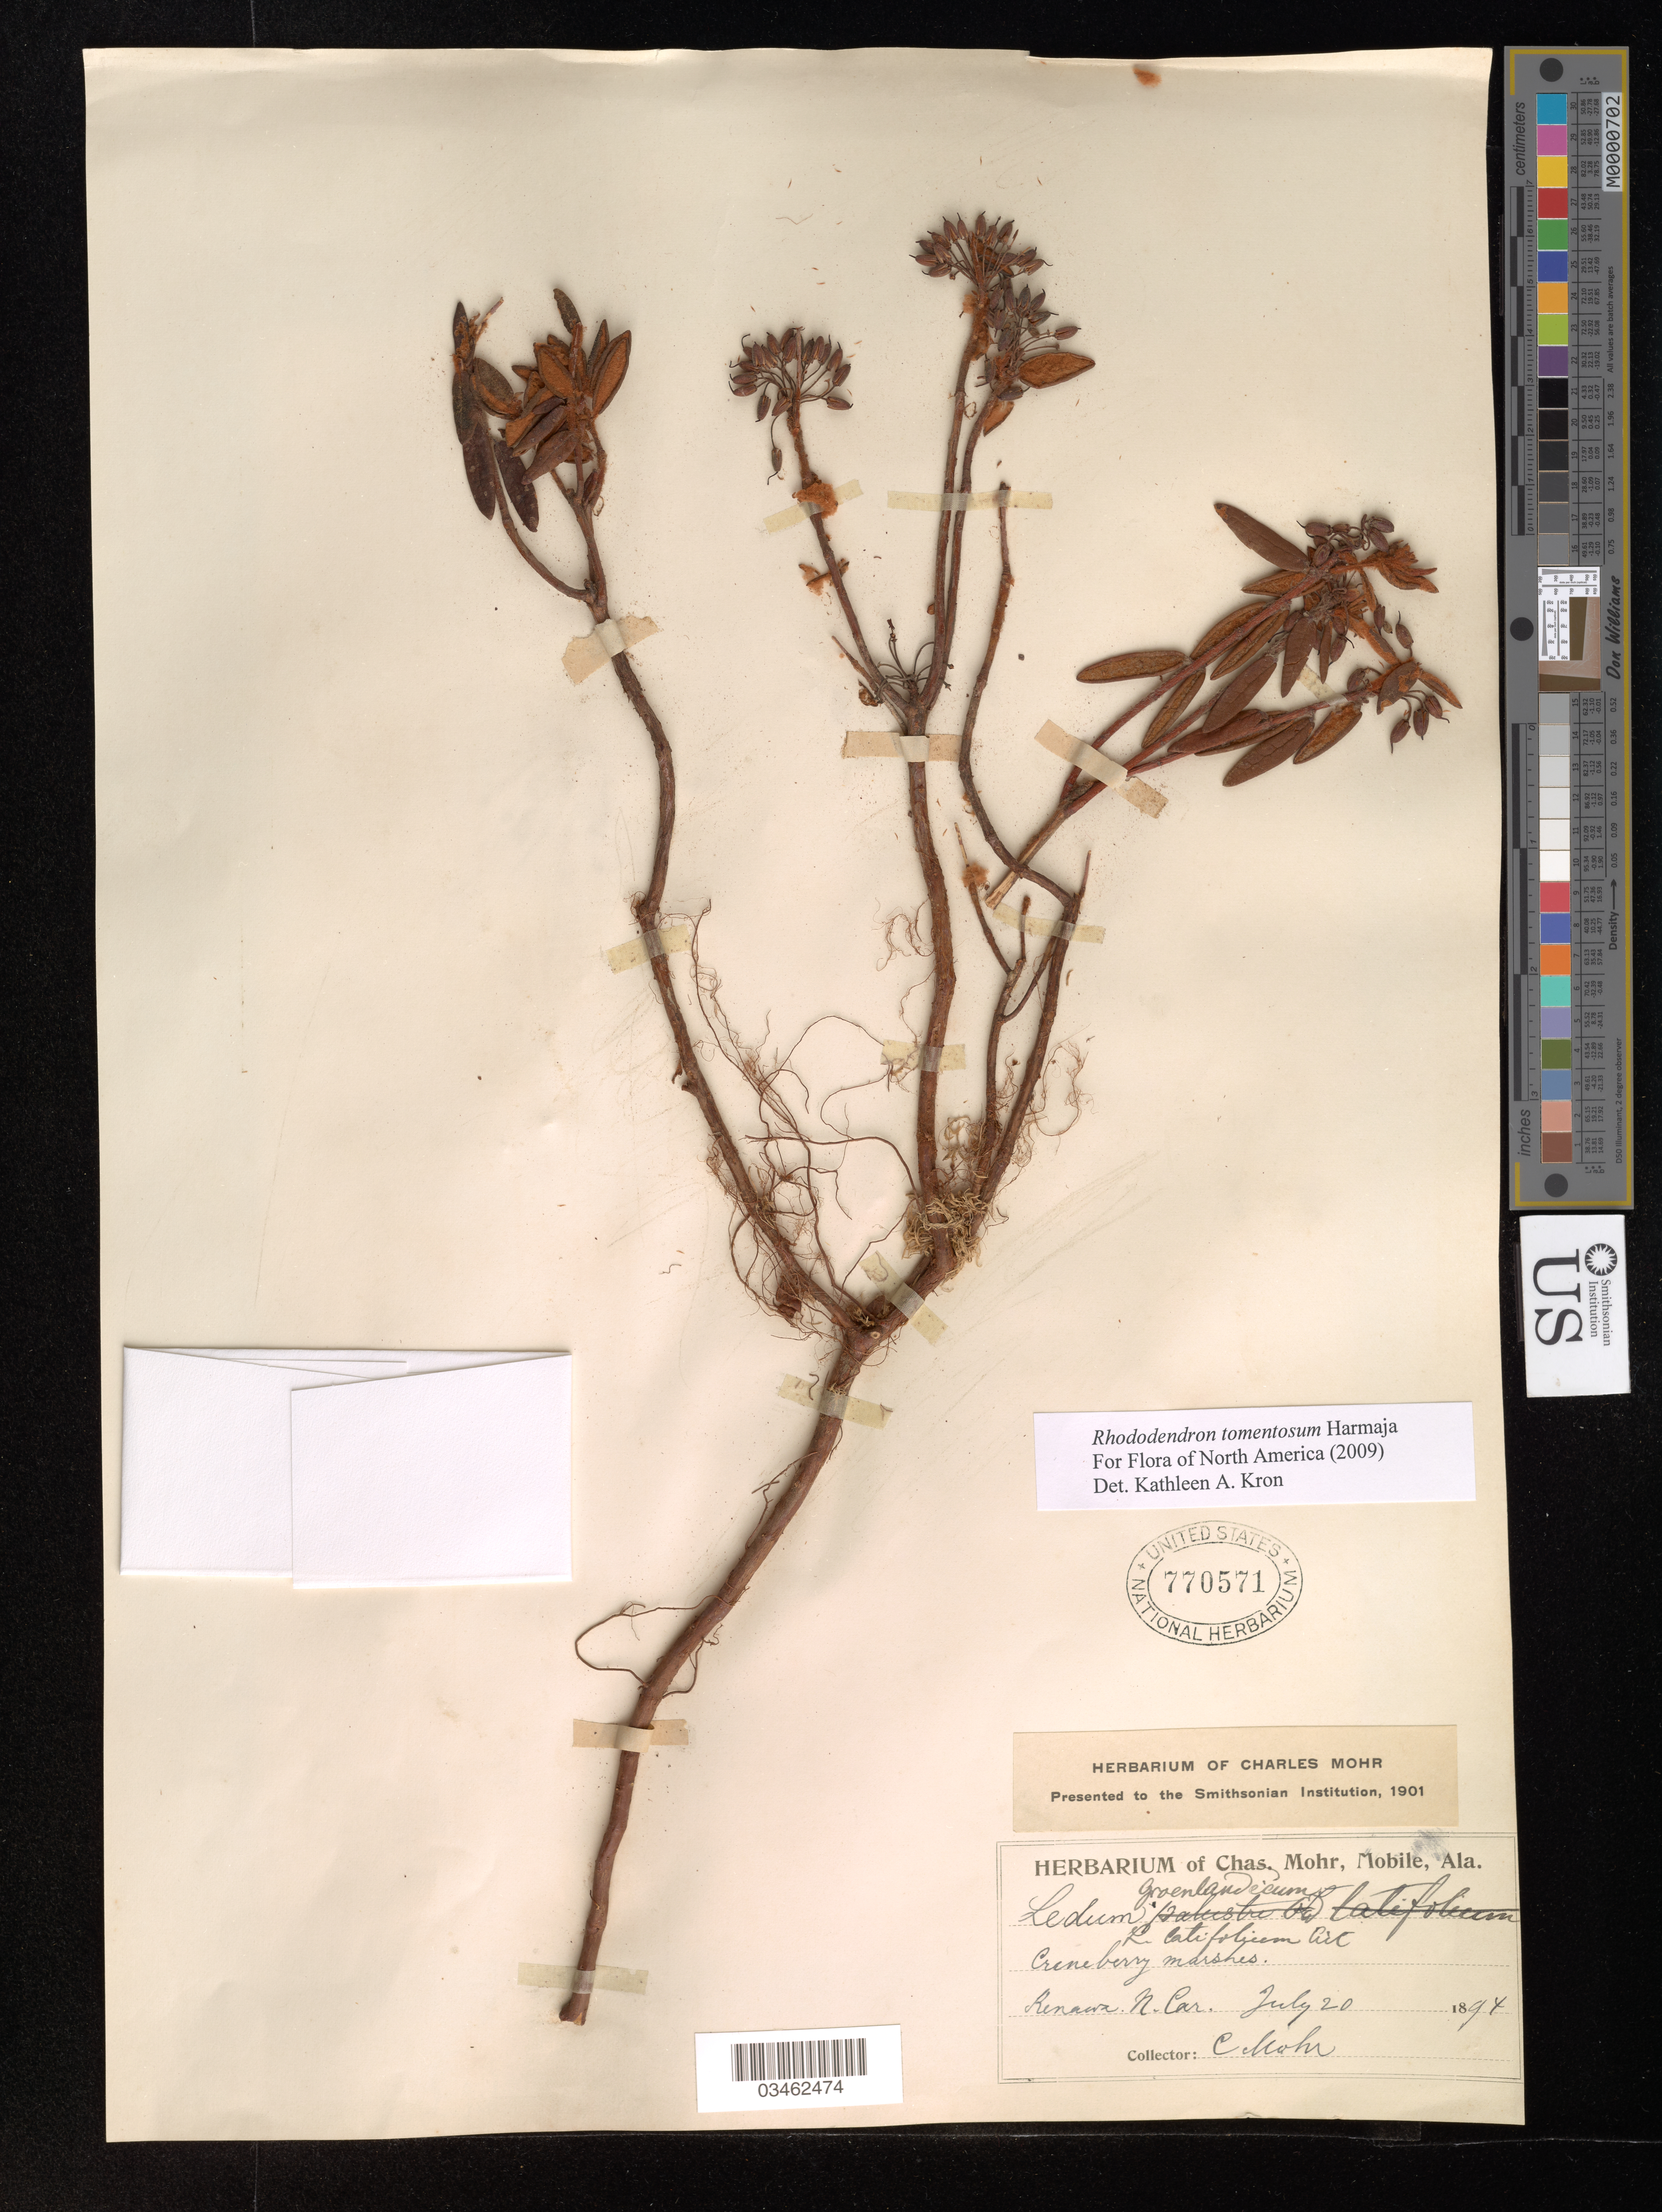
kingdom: Plantae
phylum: Tracheophyta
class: Magnoliopsida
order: Ericales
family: Ericaceae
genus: Rhododendron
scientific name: Rhododendron tomentosum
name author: Harmaja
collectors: C. Mohr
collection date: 1894-07-20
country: United States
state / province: North Carolina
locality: Renawa*.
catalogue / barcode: US 770571